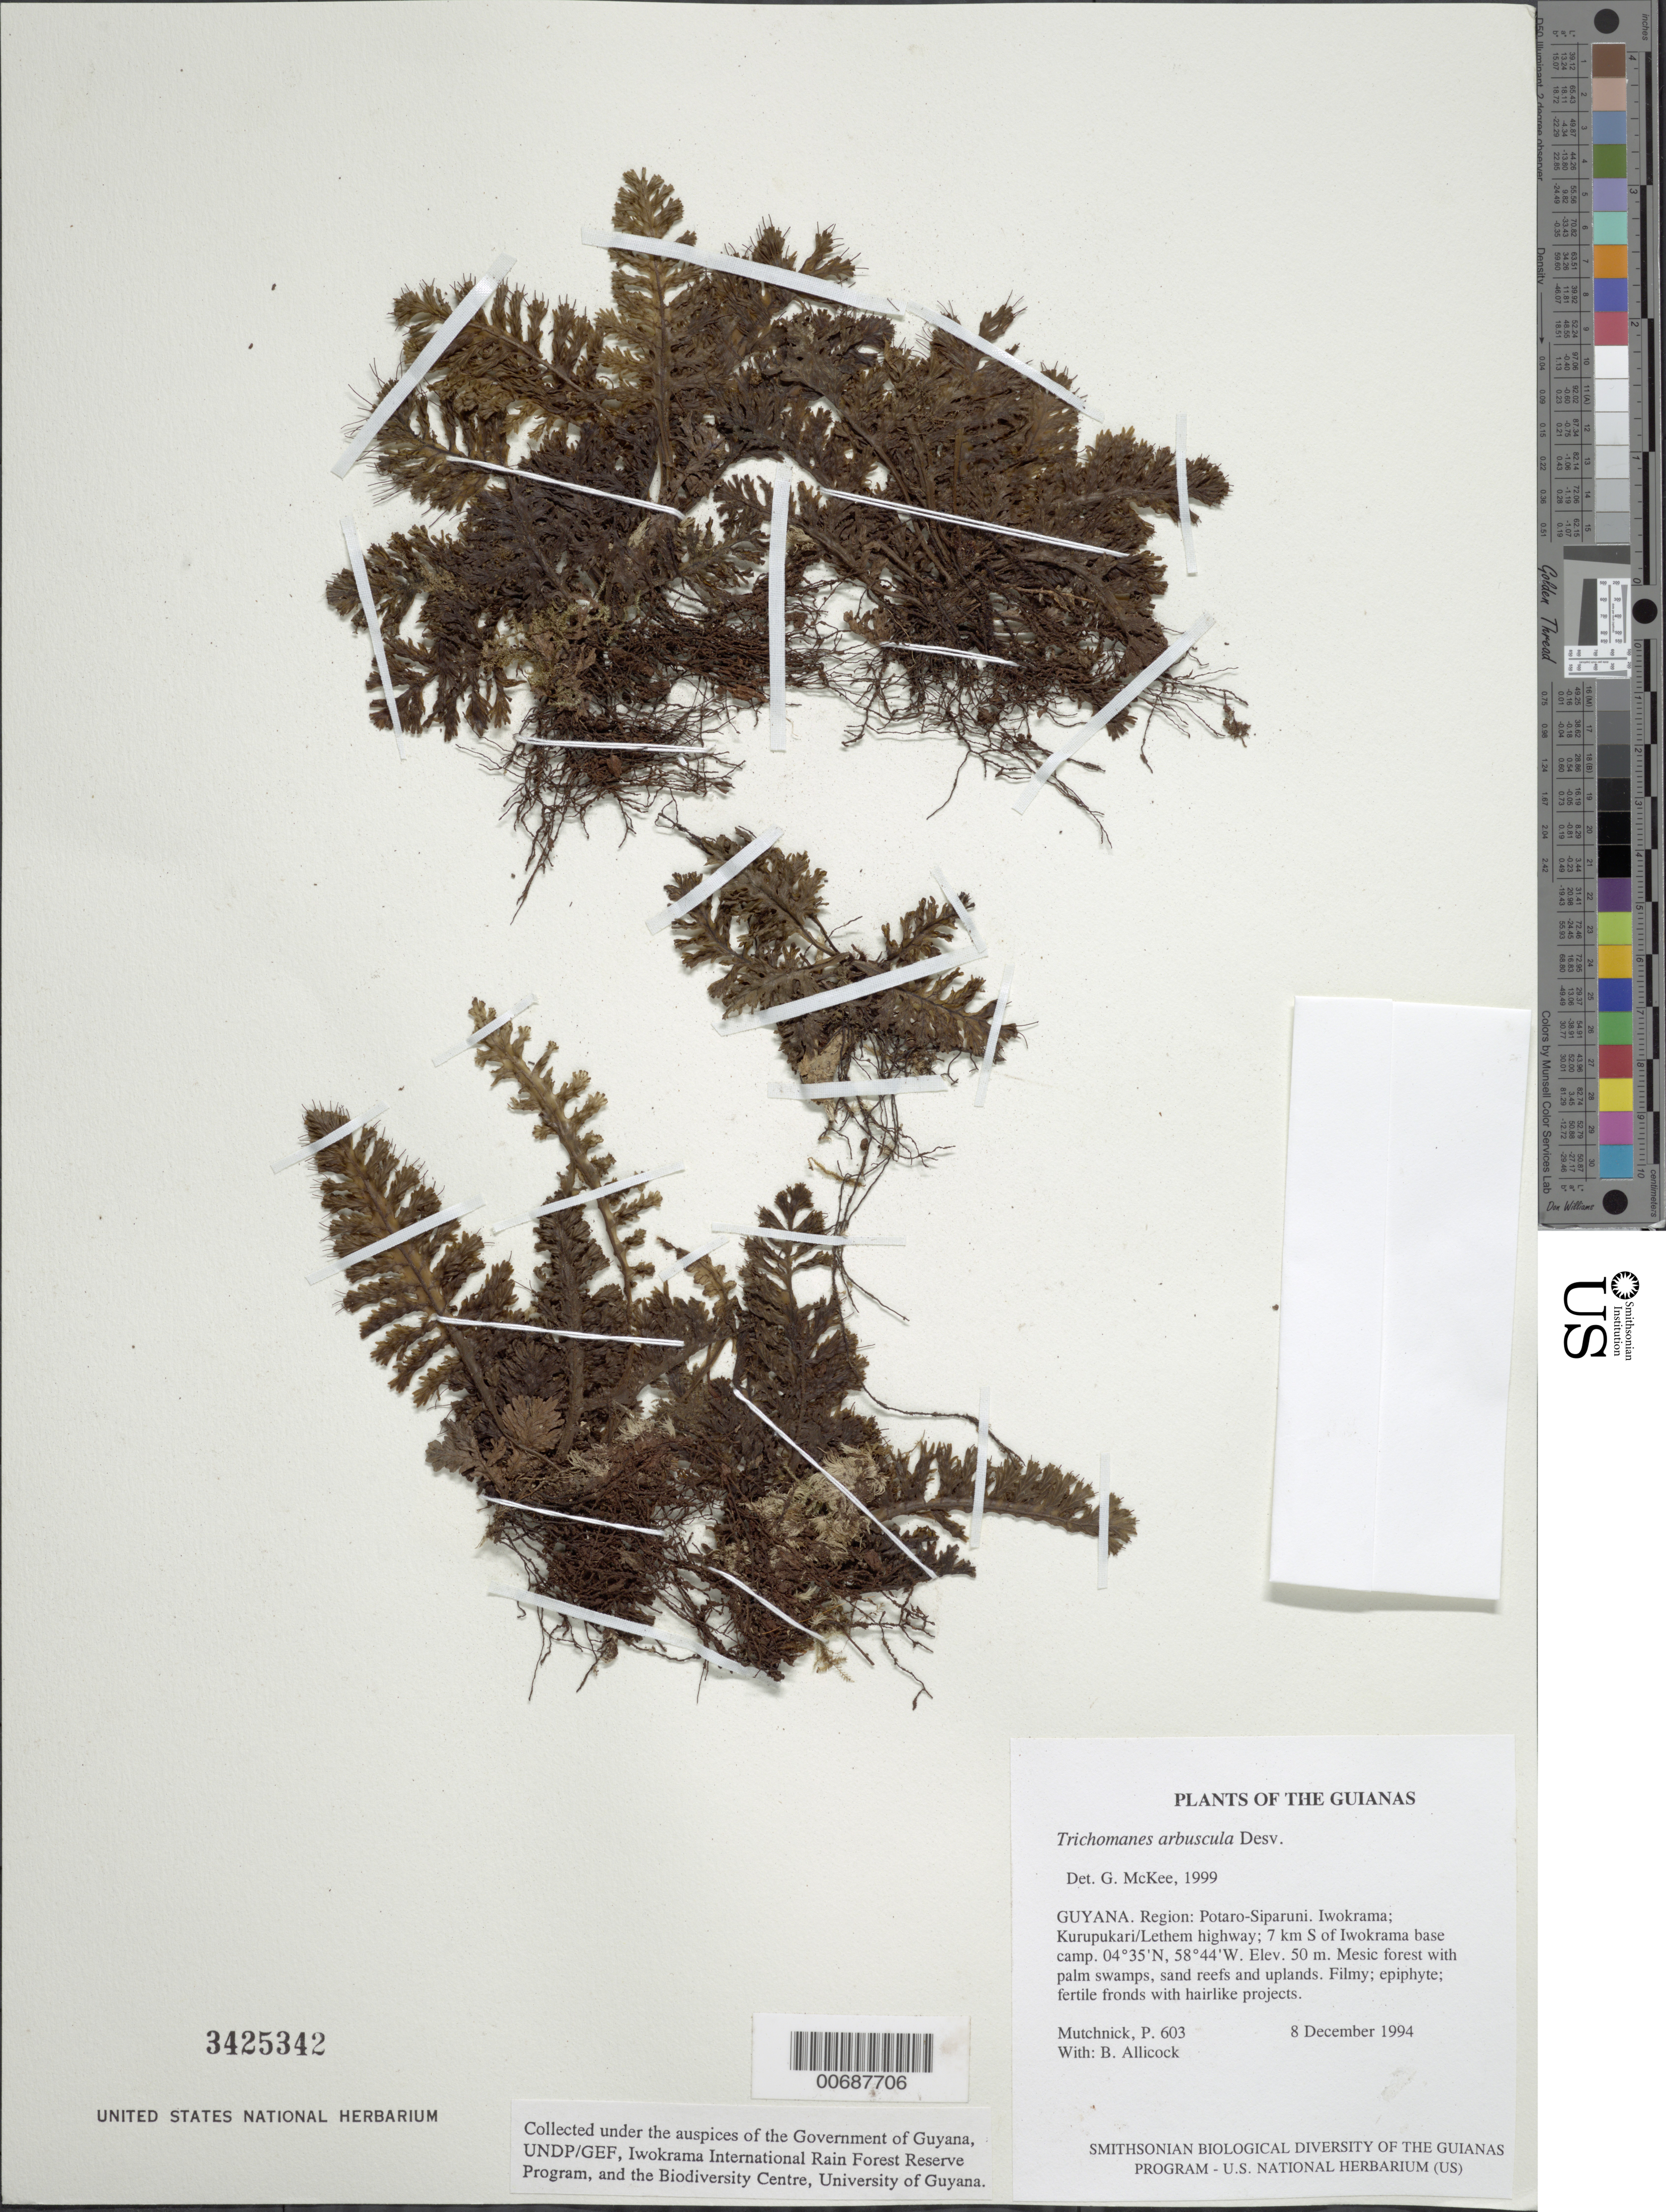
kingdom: Plantae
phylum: Tracheophyta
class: Polypodiopsida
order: Hymenophyllales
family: Hymenophyllaceae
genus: Trichomanes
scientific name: Trichomanes arbuscula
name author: Desv.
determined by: McKee, G. S., (US), NMNH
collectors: P. Mutchnick & B. Allicock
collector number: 603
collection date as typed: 8 December 1994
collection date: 1994-12-08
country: Guyana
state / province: Potaro-Siparuni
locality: Iwokrama; Kurupukari/Lethem highway; 7 km S of Iwokrama base camp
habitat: Mesic forest with palm swamps, sand reefs and uplands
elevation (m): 50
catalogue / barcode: US 3425342